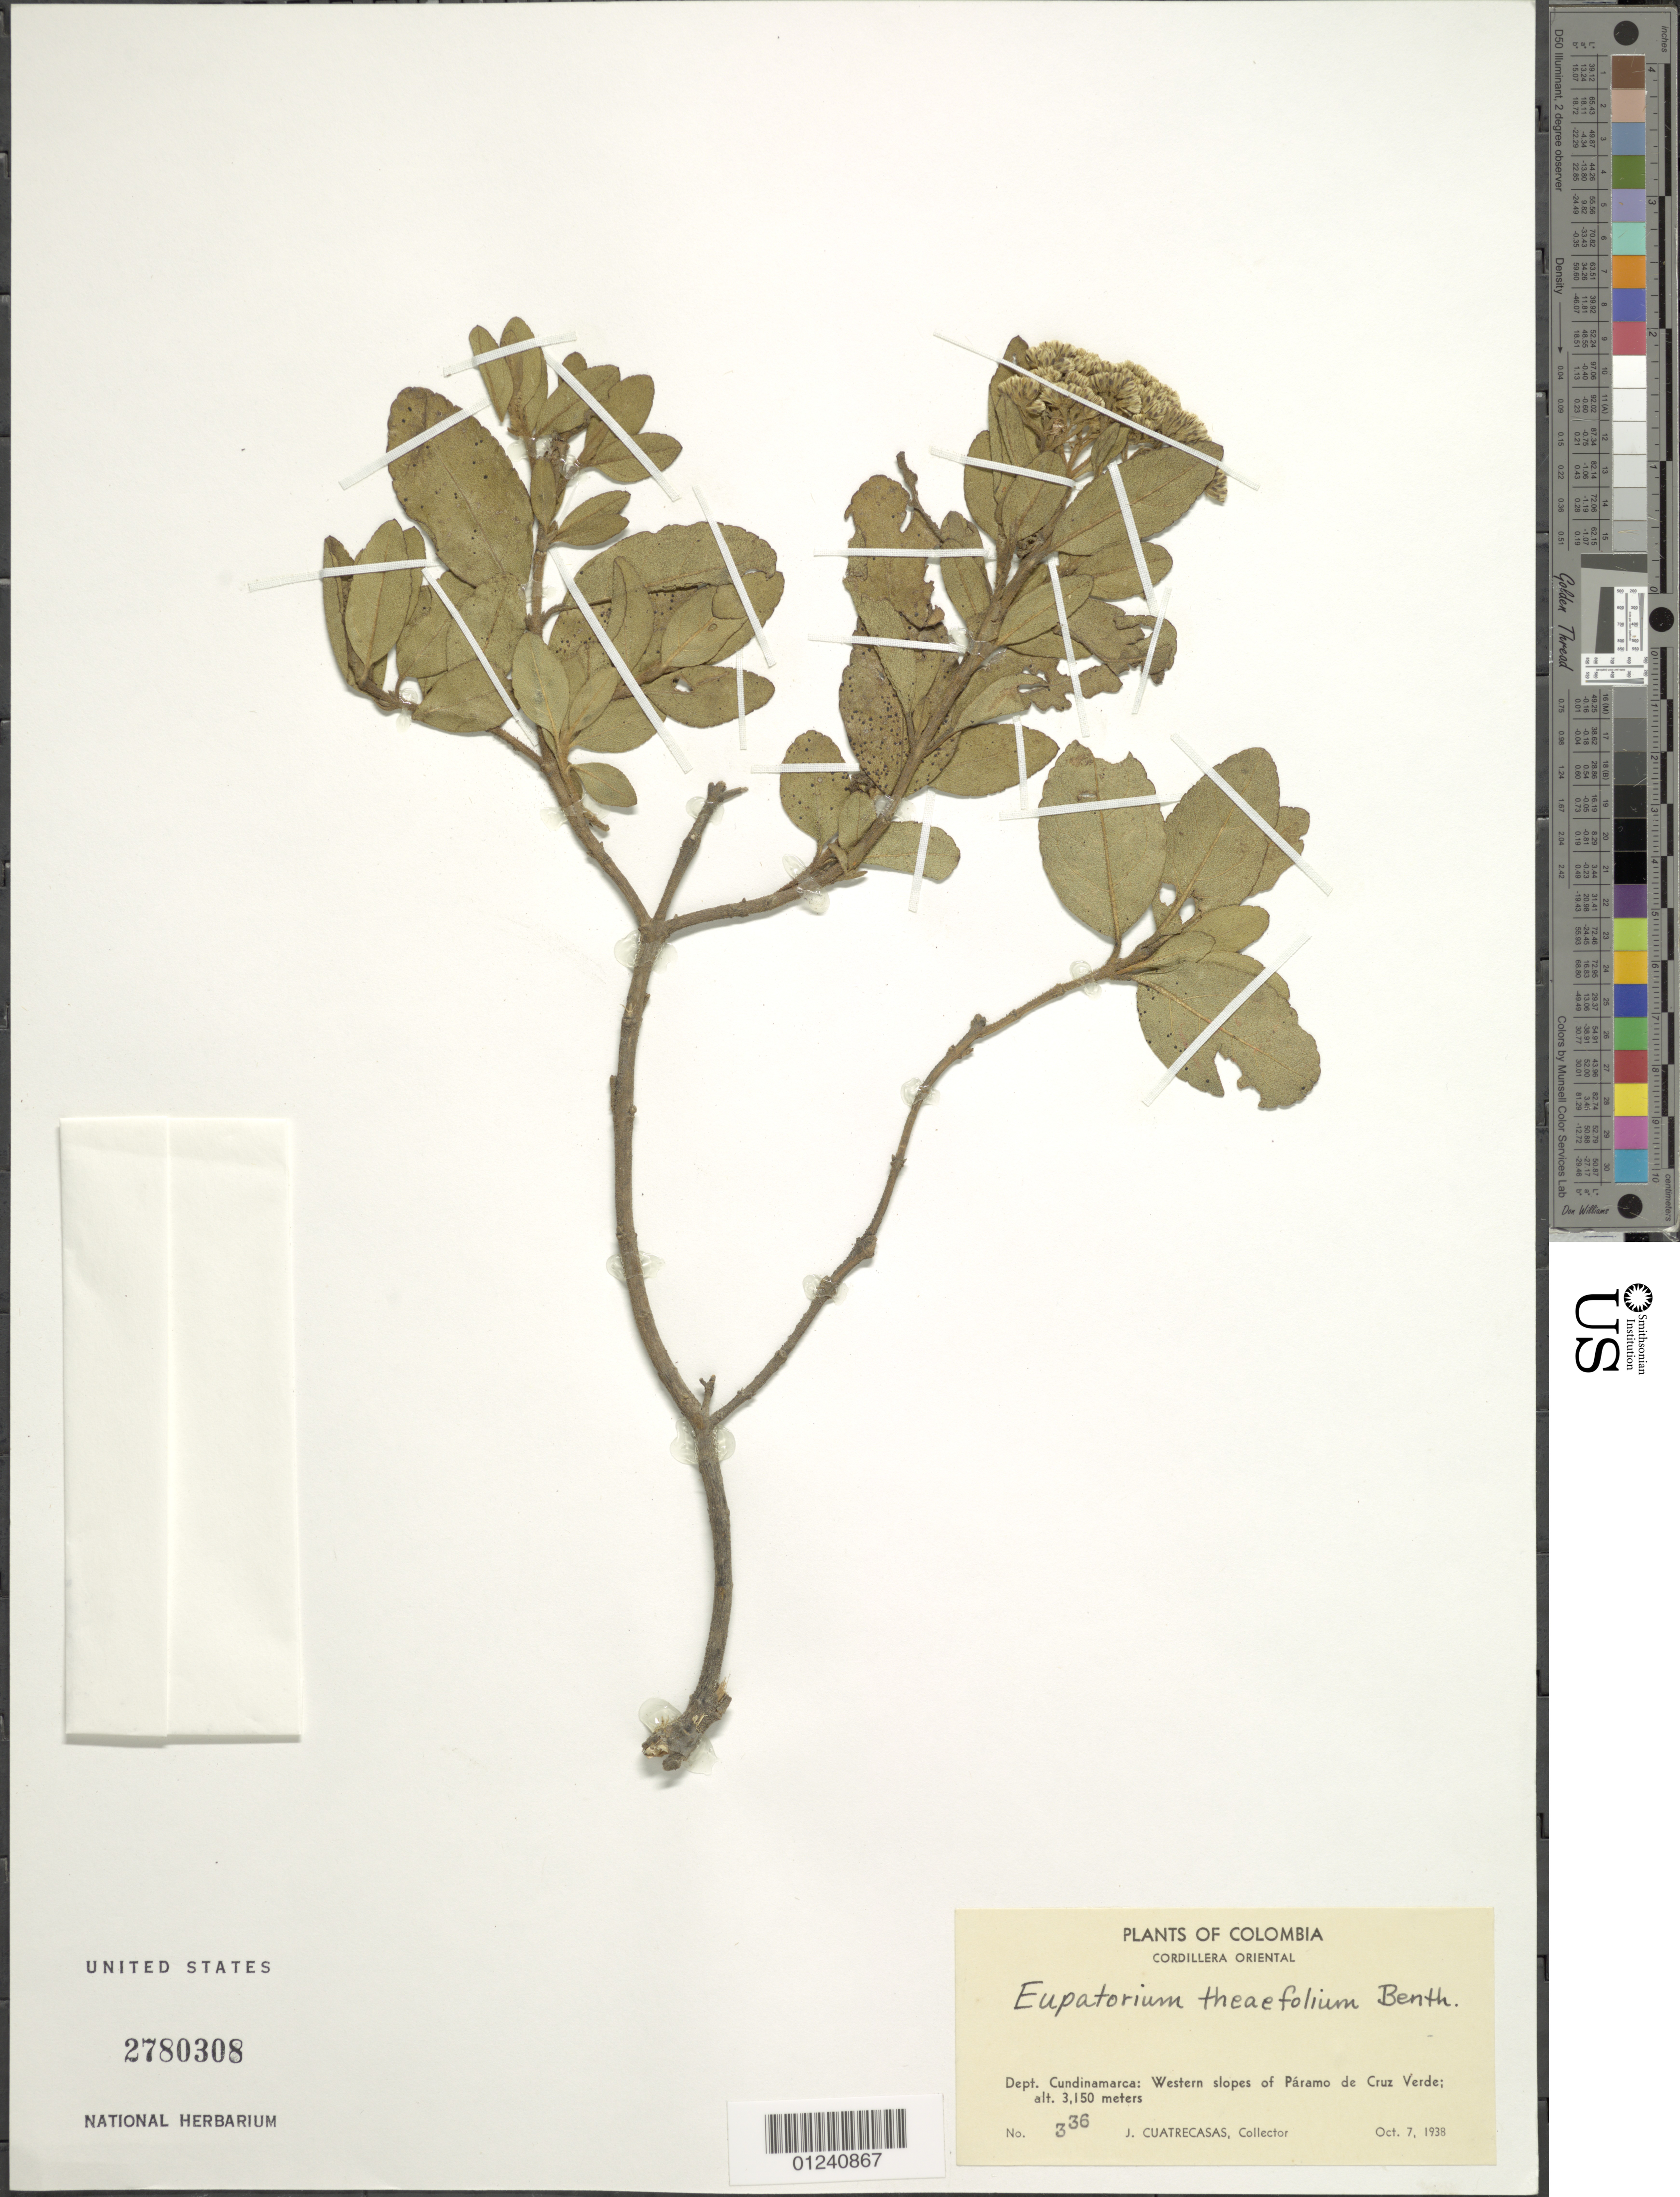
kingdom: Plantae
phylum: Tracheophyta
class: Magnoliopsida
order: Asterales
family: Asteraceae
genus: Ageratina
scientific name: Ageratina theaefolia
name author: (Benth.) R.M. King & H. Rob.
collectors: J. Cuatrecasas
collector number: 336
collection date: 1938-10-07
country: Colombia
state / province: Cundinamarca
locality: W slopes of Paramo de Cruz Verde.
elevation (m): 3150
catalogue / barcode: US 2780308